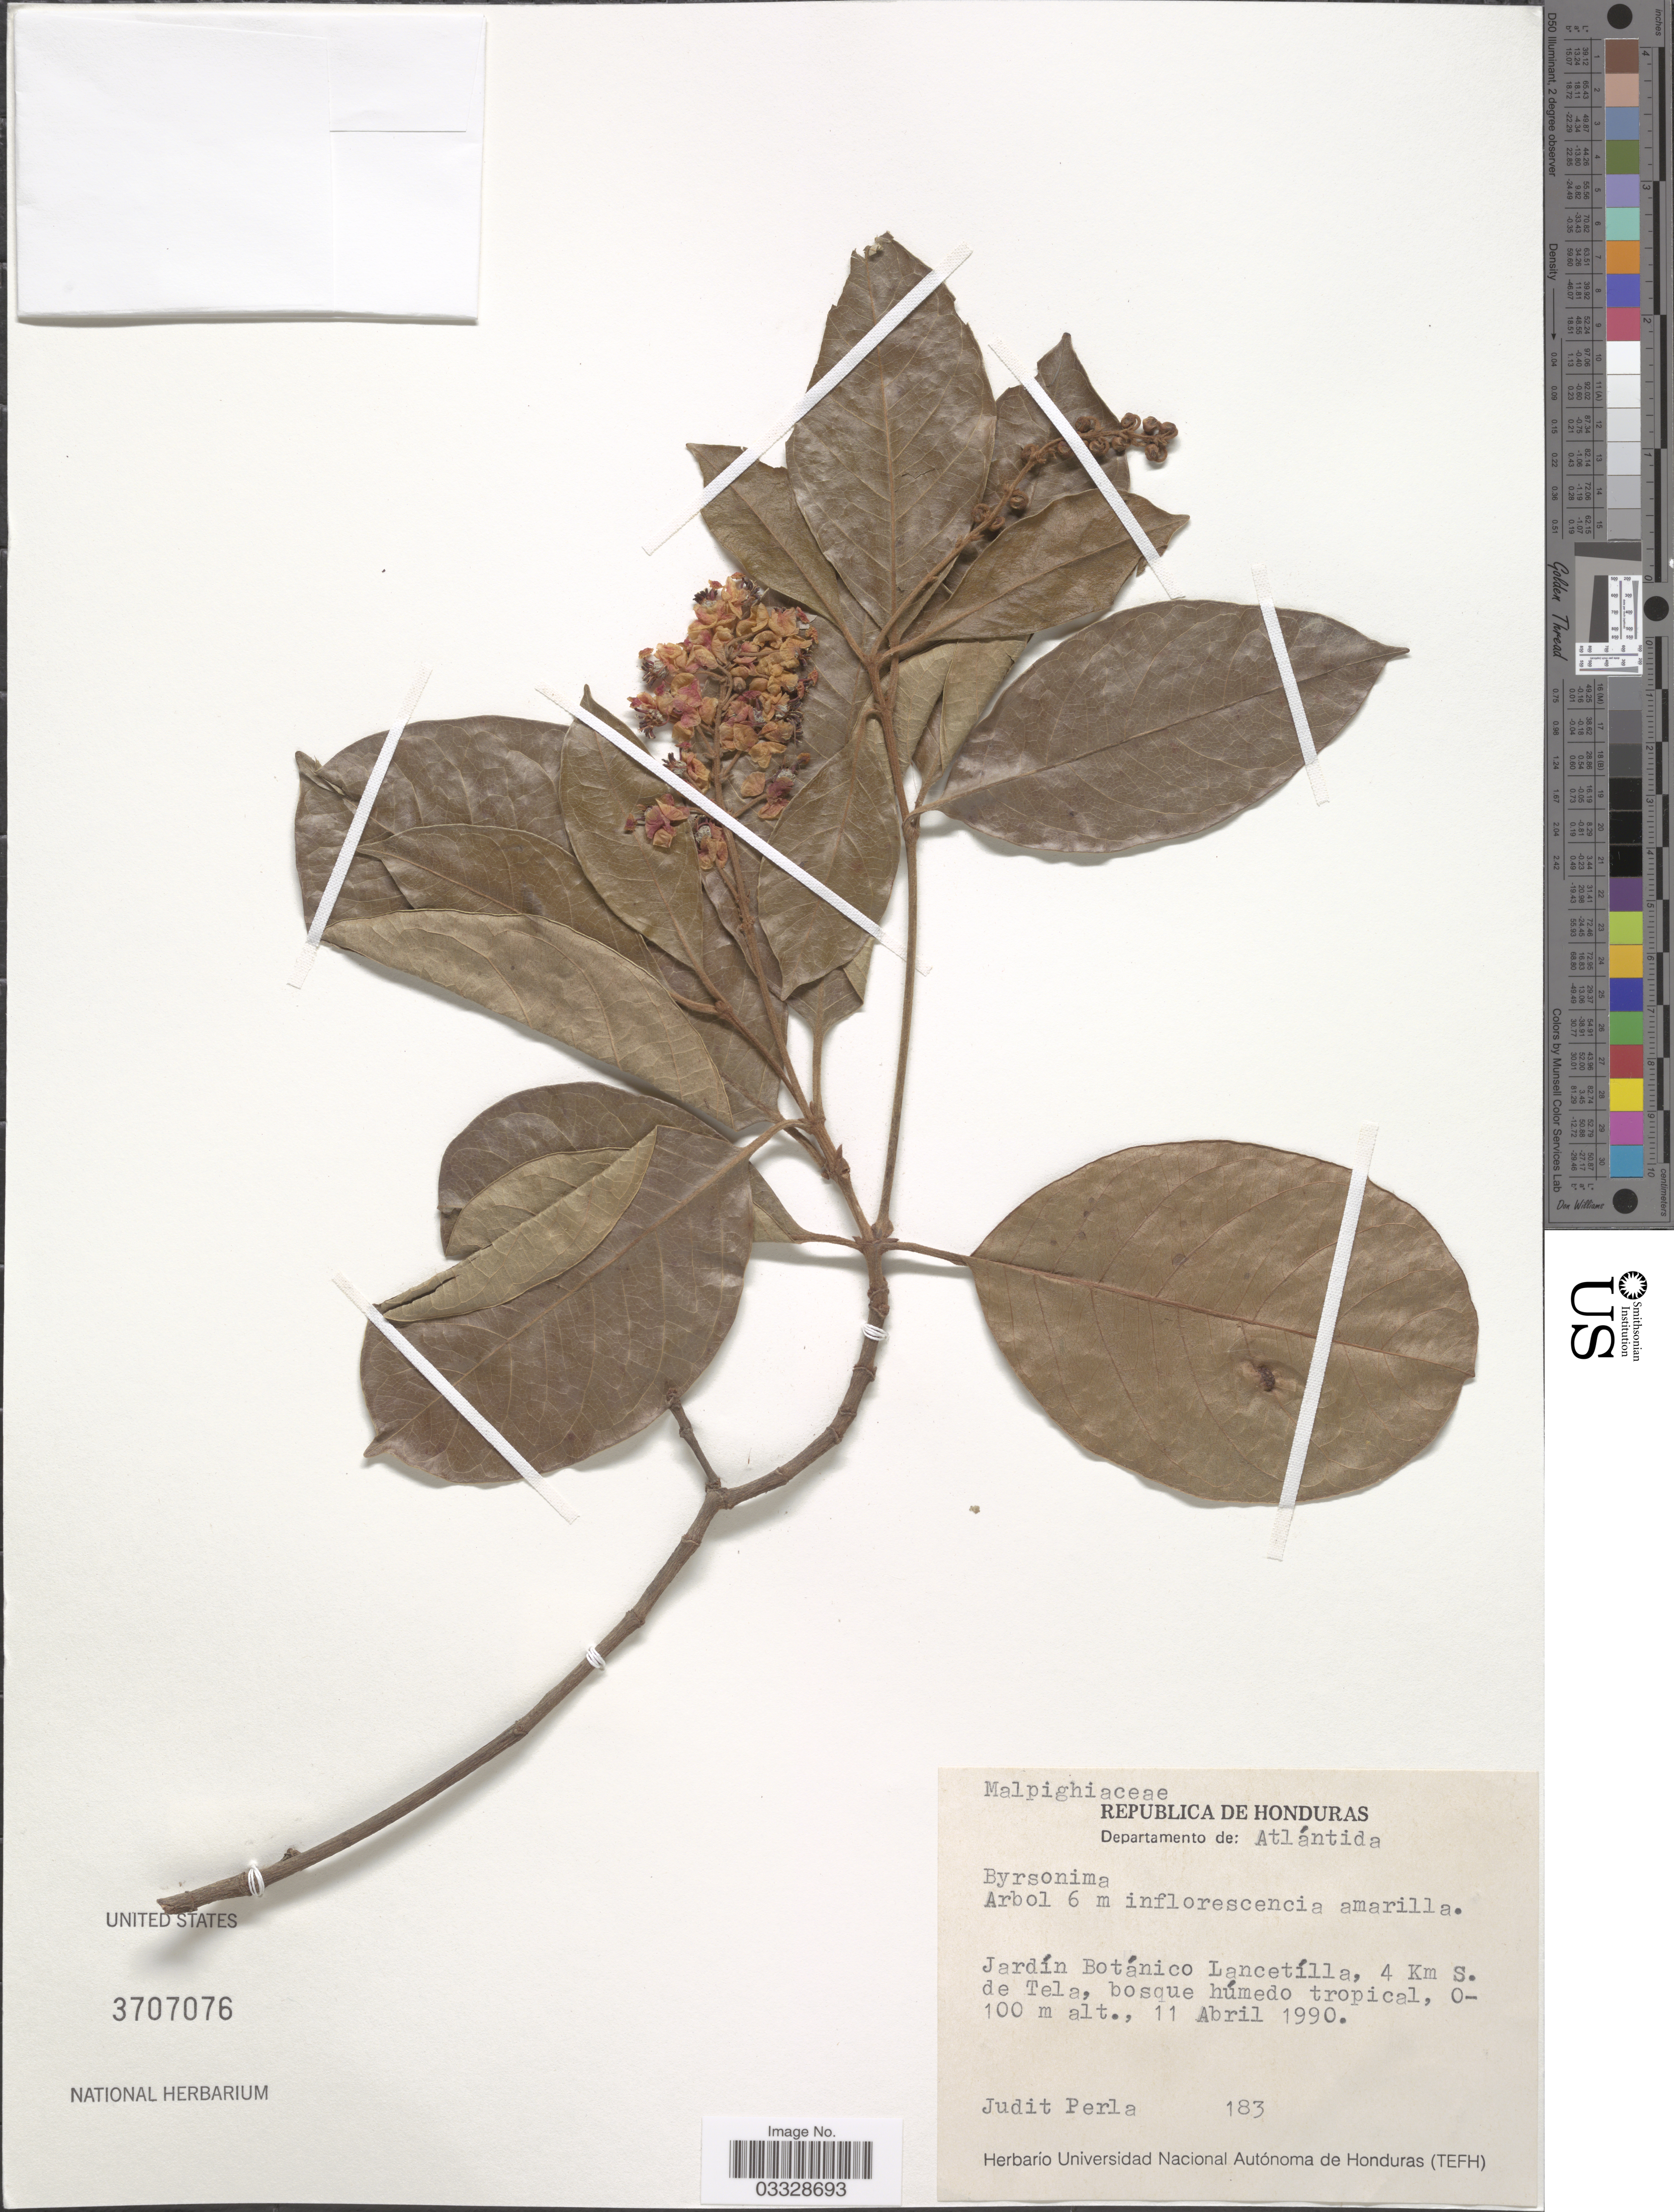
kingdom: Plantae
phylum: Tracheophyta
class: Magnoliopsida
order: Malpighiales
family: Malpighiaceae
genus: Byrsonima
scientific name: Byrsonima sp.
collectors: J. Perla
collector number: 183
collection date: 1990-04-11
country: Honduras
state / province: Atlántida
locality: Departmento de: Atlántida. Jardín Botánico Lancetílla, 4 Km S. de Tela.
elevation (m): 100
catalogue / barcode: US 3707076